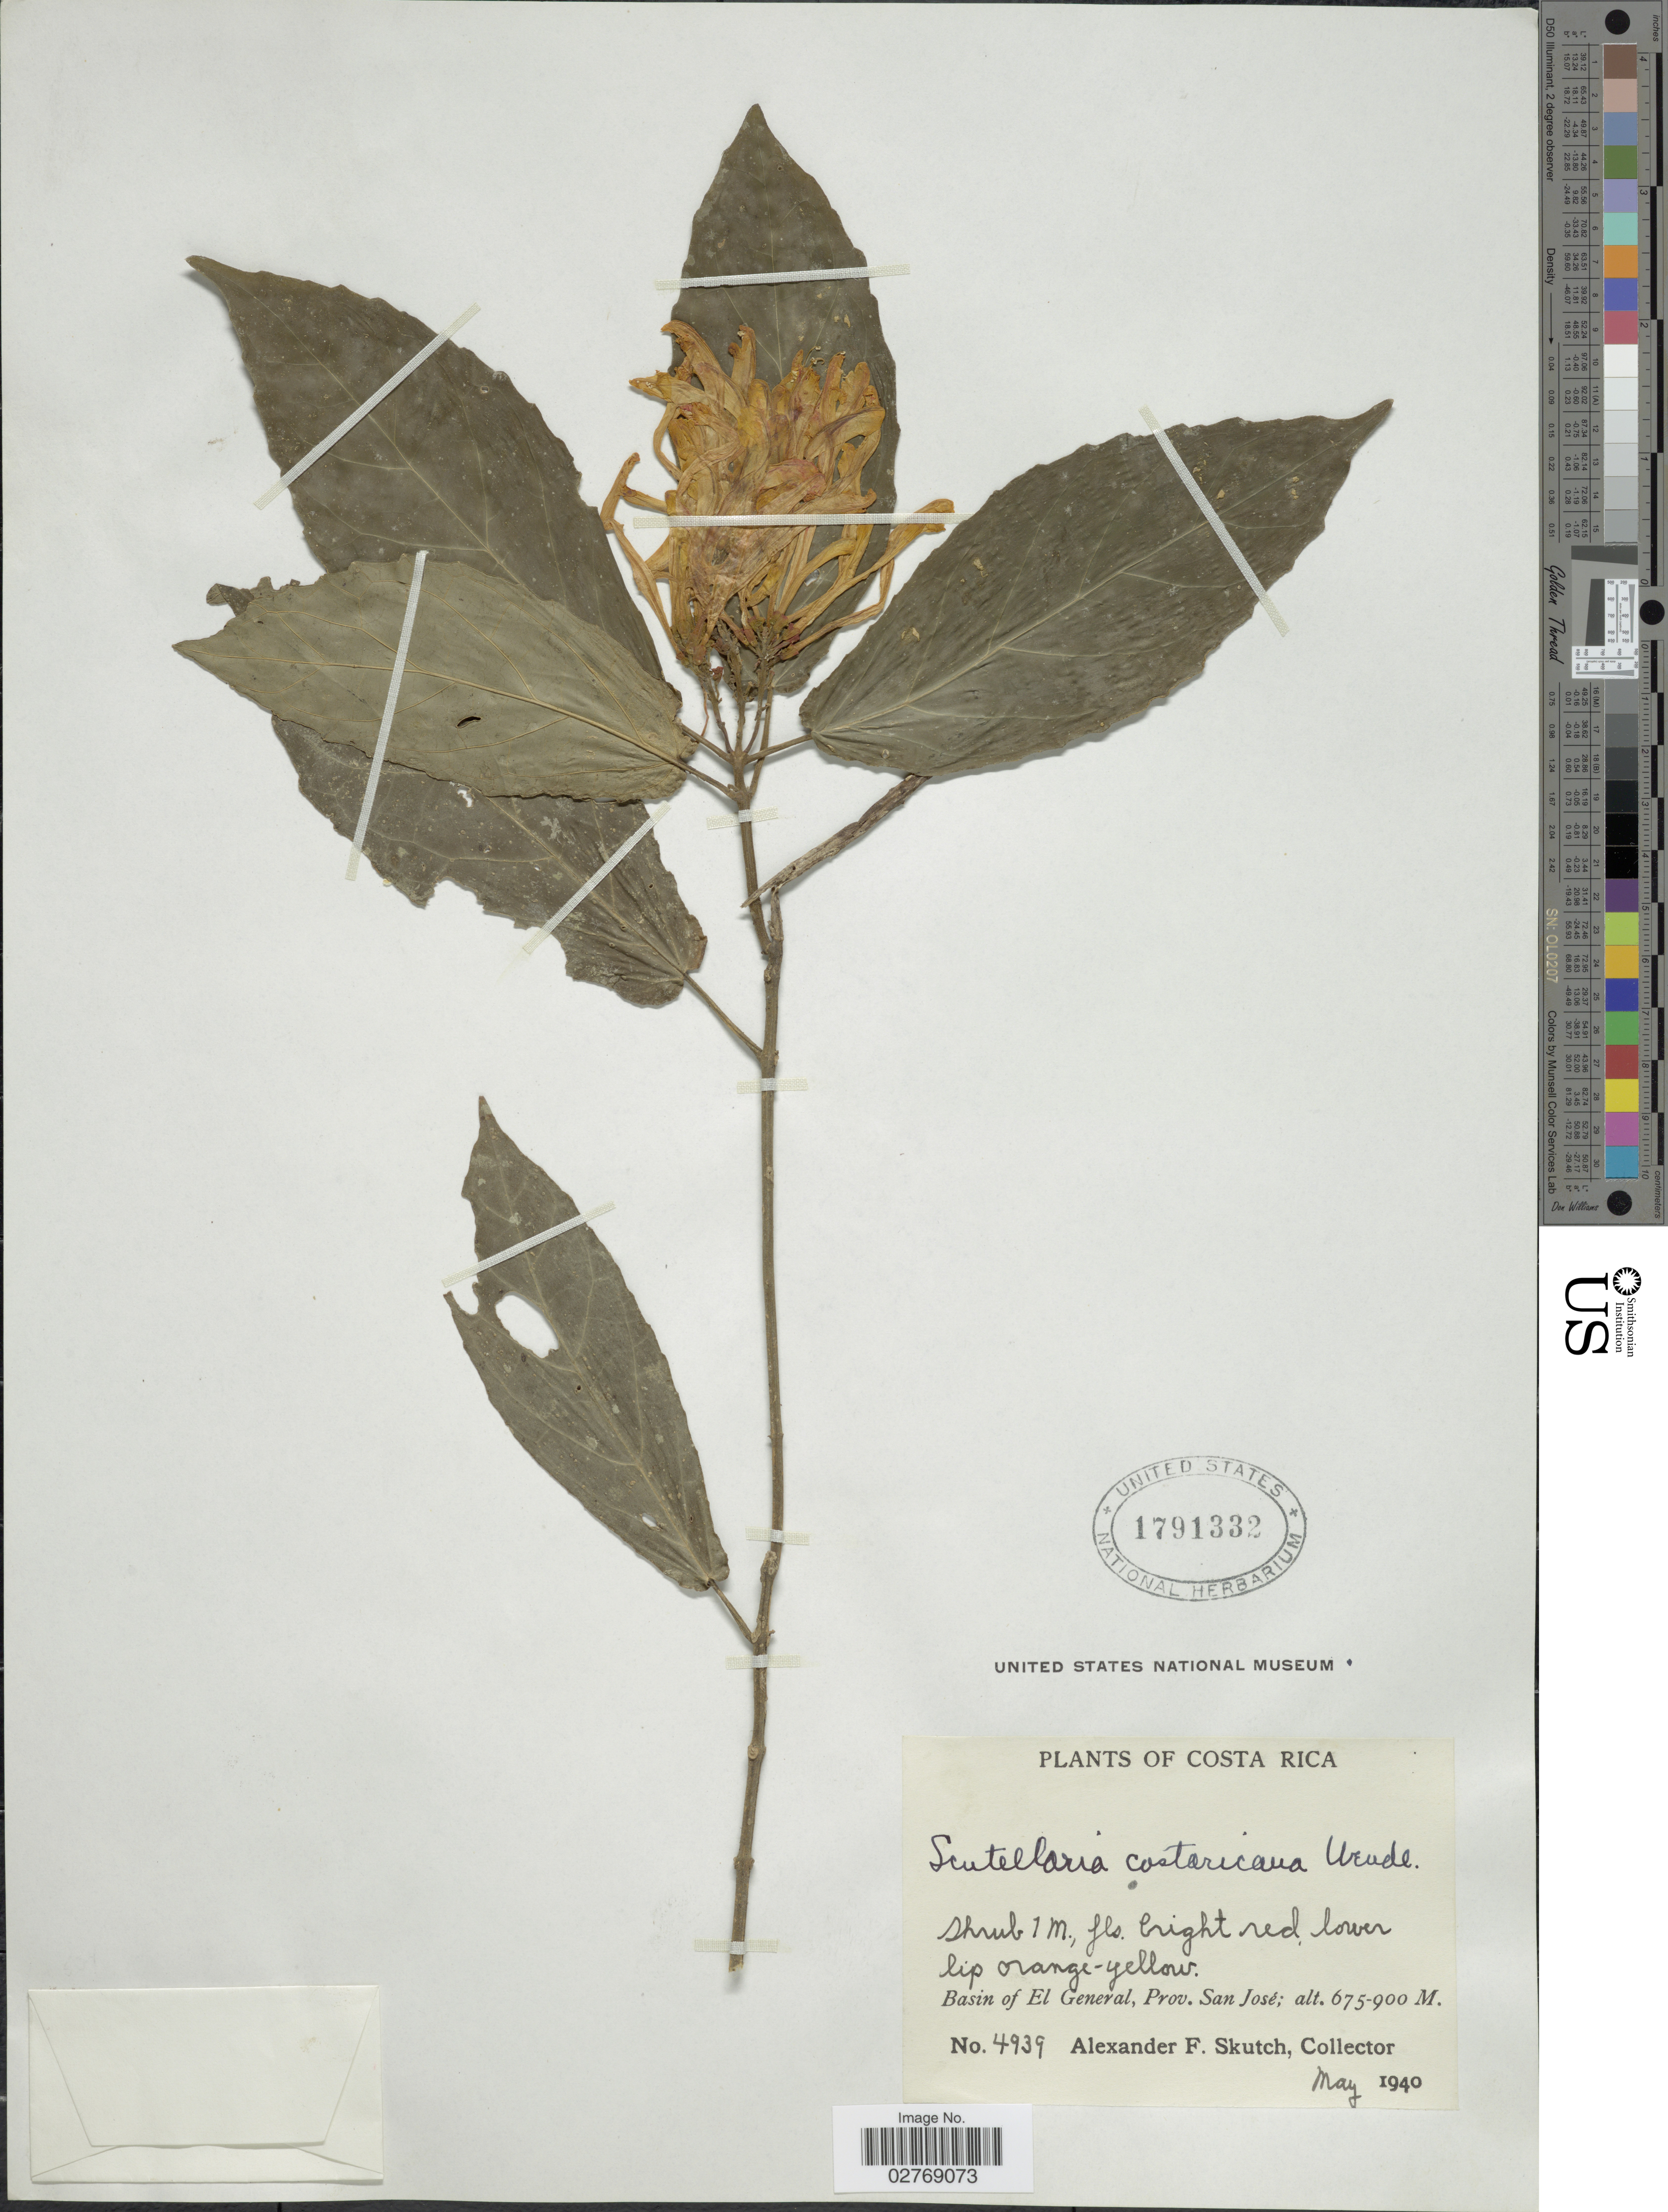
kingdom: Plantae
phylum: Tracheophyta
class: Magnoliopsida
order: Lamiales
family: Lamiaceae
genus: Scutellaria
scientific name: Scutellaria costaricana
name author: H. Wendl.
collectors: A. F. Skutch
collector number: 4939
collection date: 1940-05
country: Costa Rica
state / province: San José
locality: Basin of El General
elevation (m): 675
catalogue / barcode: US 1791332